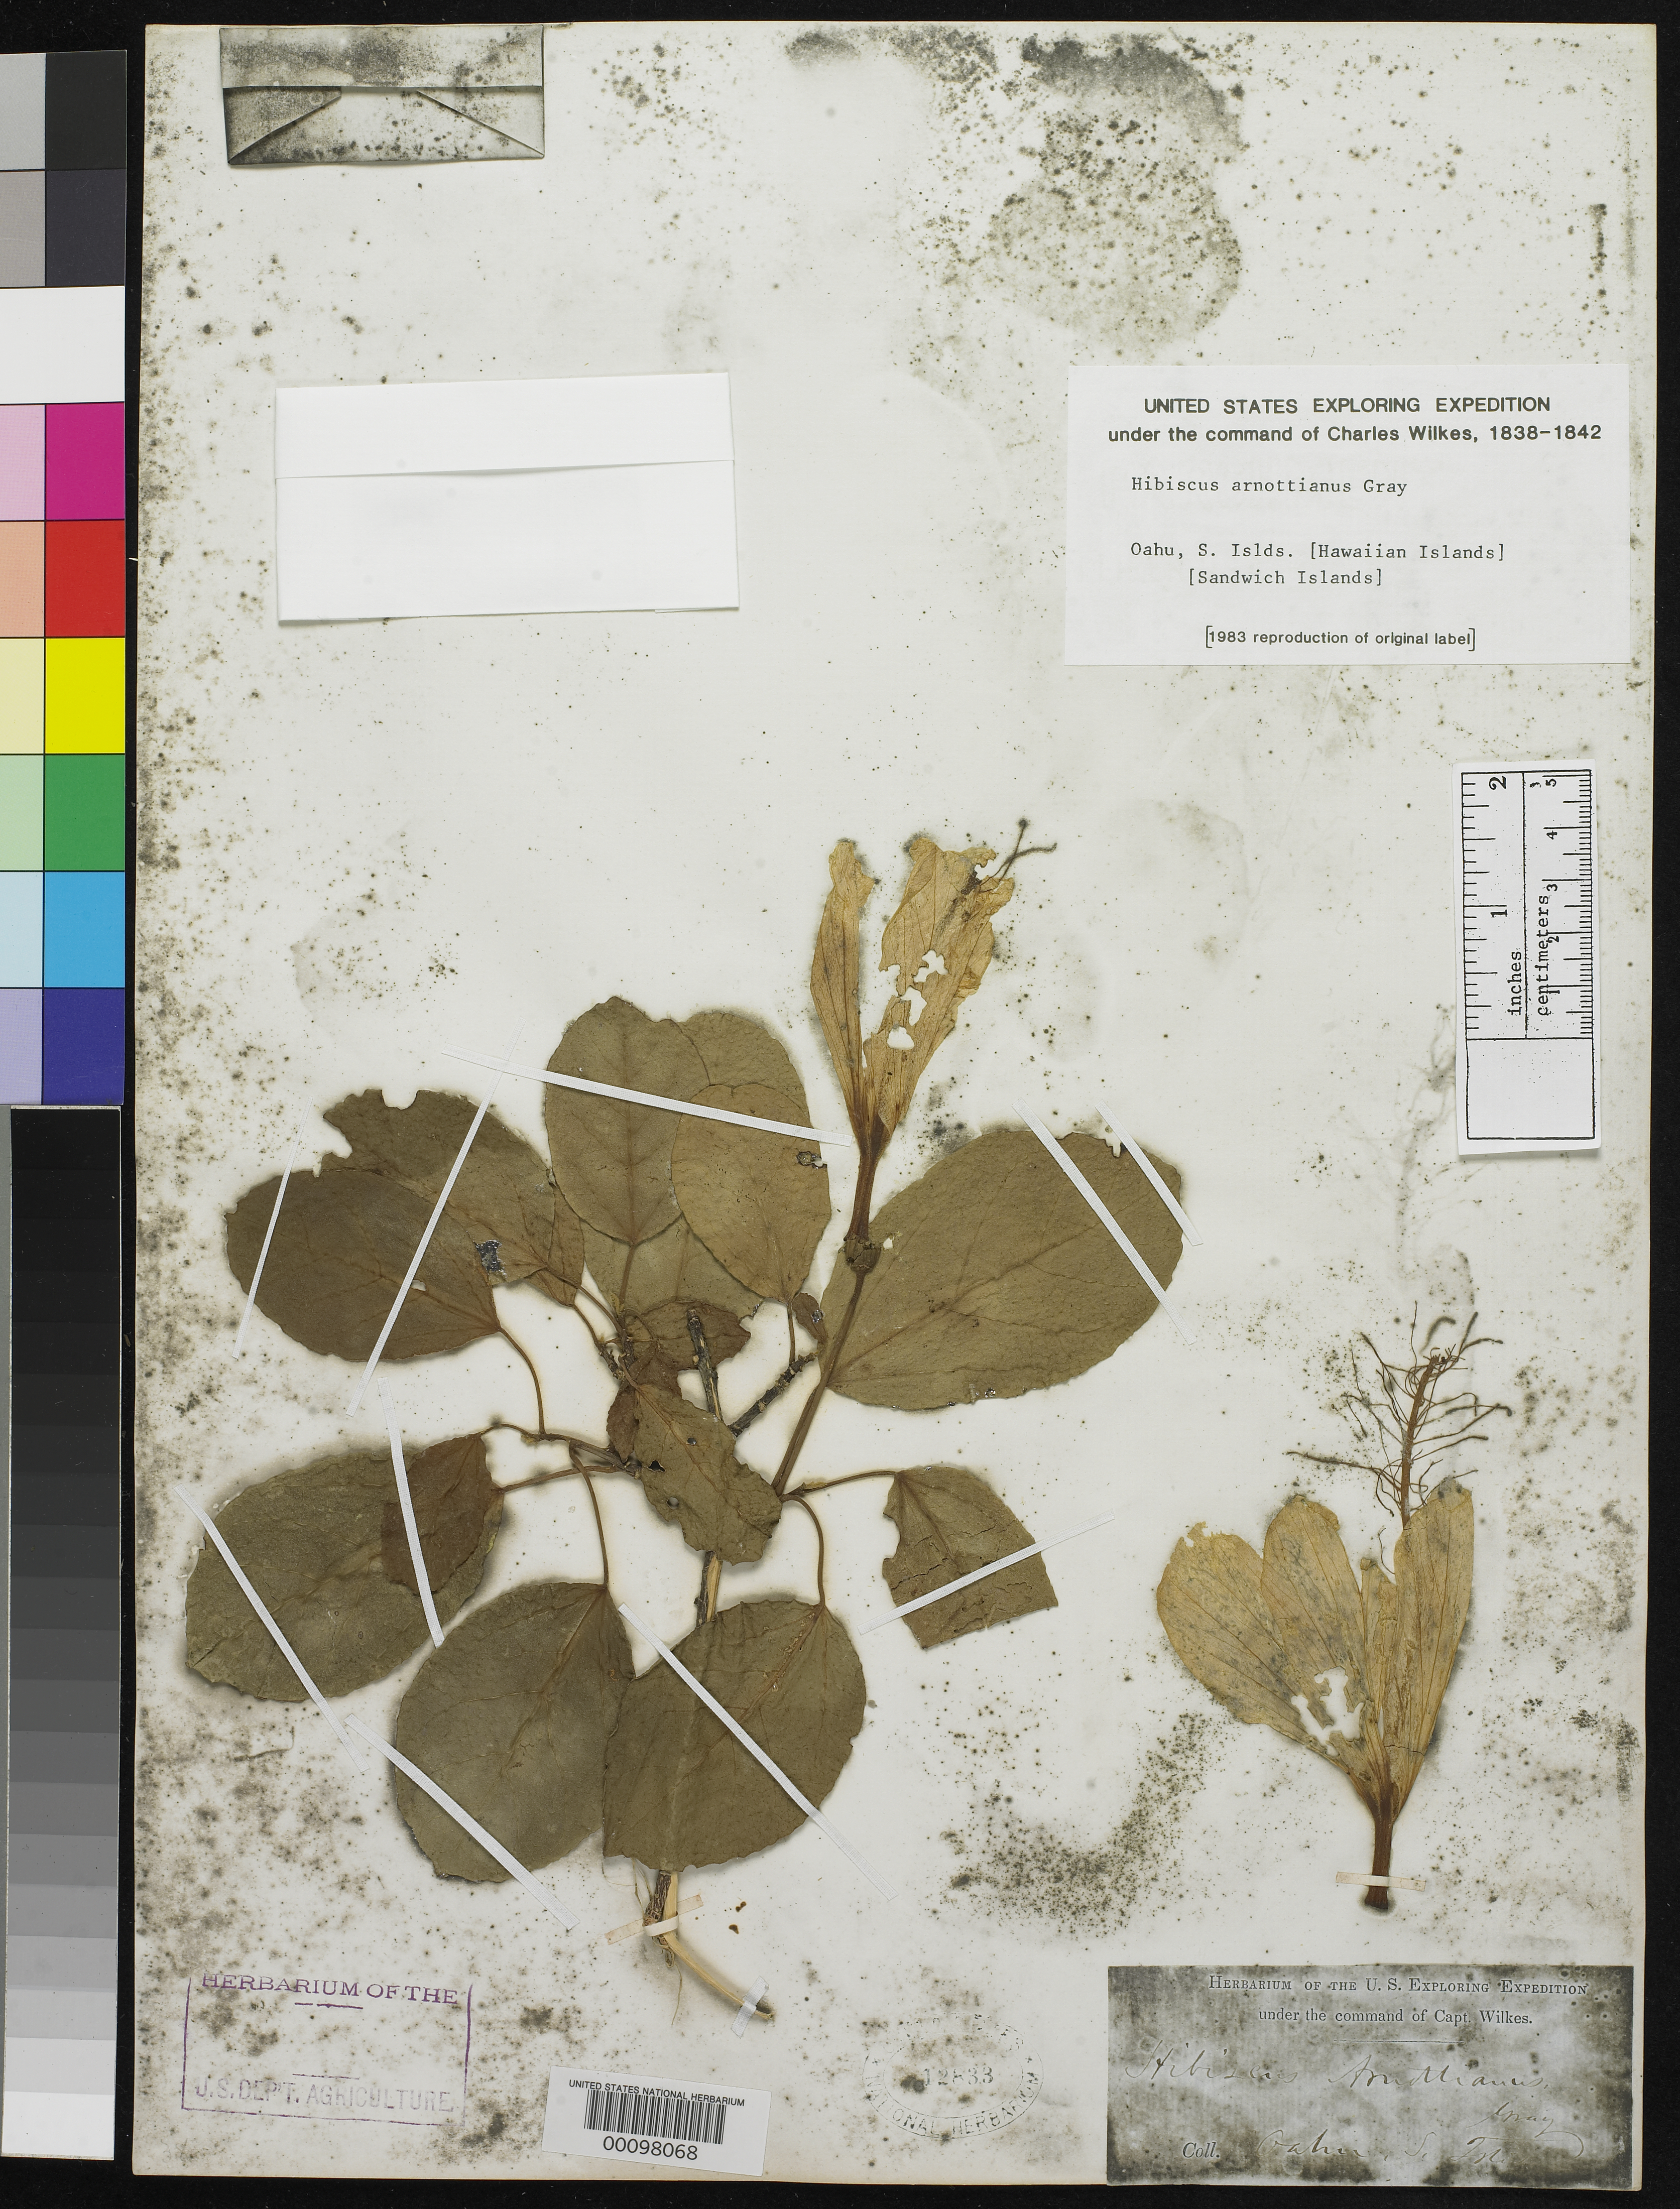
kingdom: Plantae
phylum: Tracheophyta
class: Magnoliopsida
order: Malvales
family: Malvaceae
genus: Hibiscus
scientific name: Hibiscus arnottianus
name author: A. Gray in Wilkes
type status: Syntype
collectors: Wilkes Explor. Exped.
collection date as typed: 1838 to -- --- 1842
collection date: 1838/1842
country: United States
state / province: Hawaii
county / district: Honolulu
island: Oahu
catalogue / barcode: US 12833